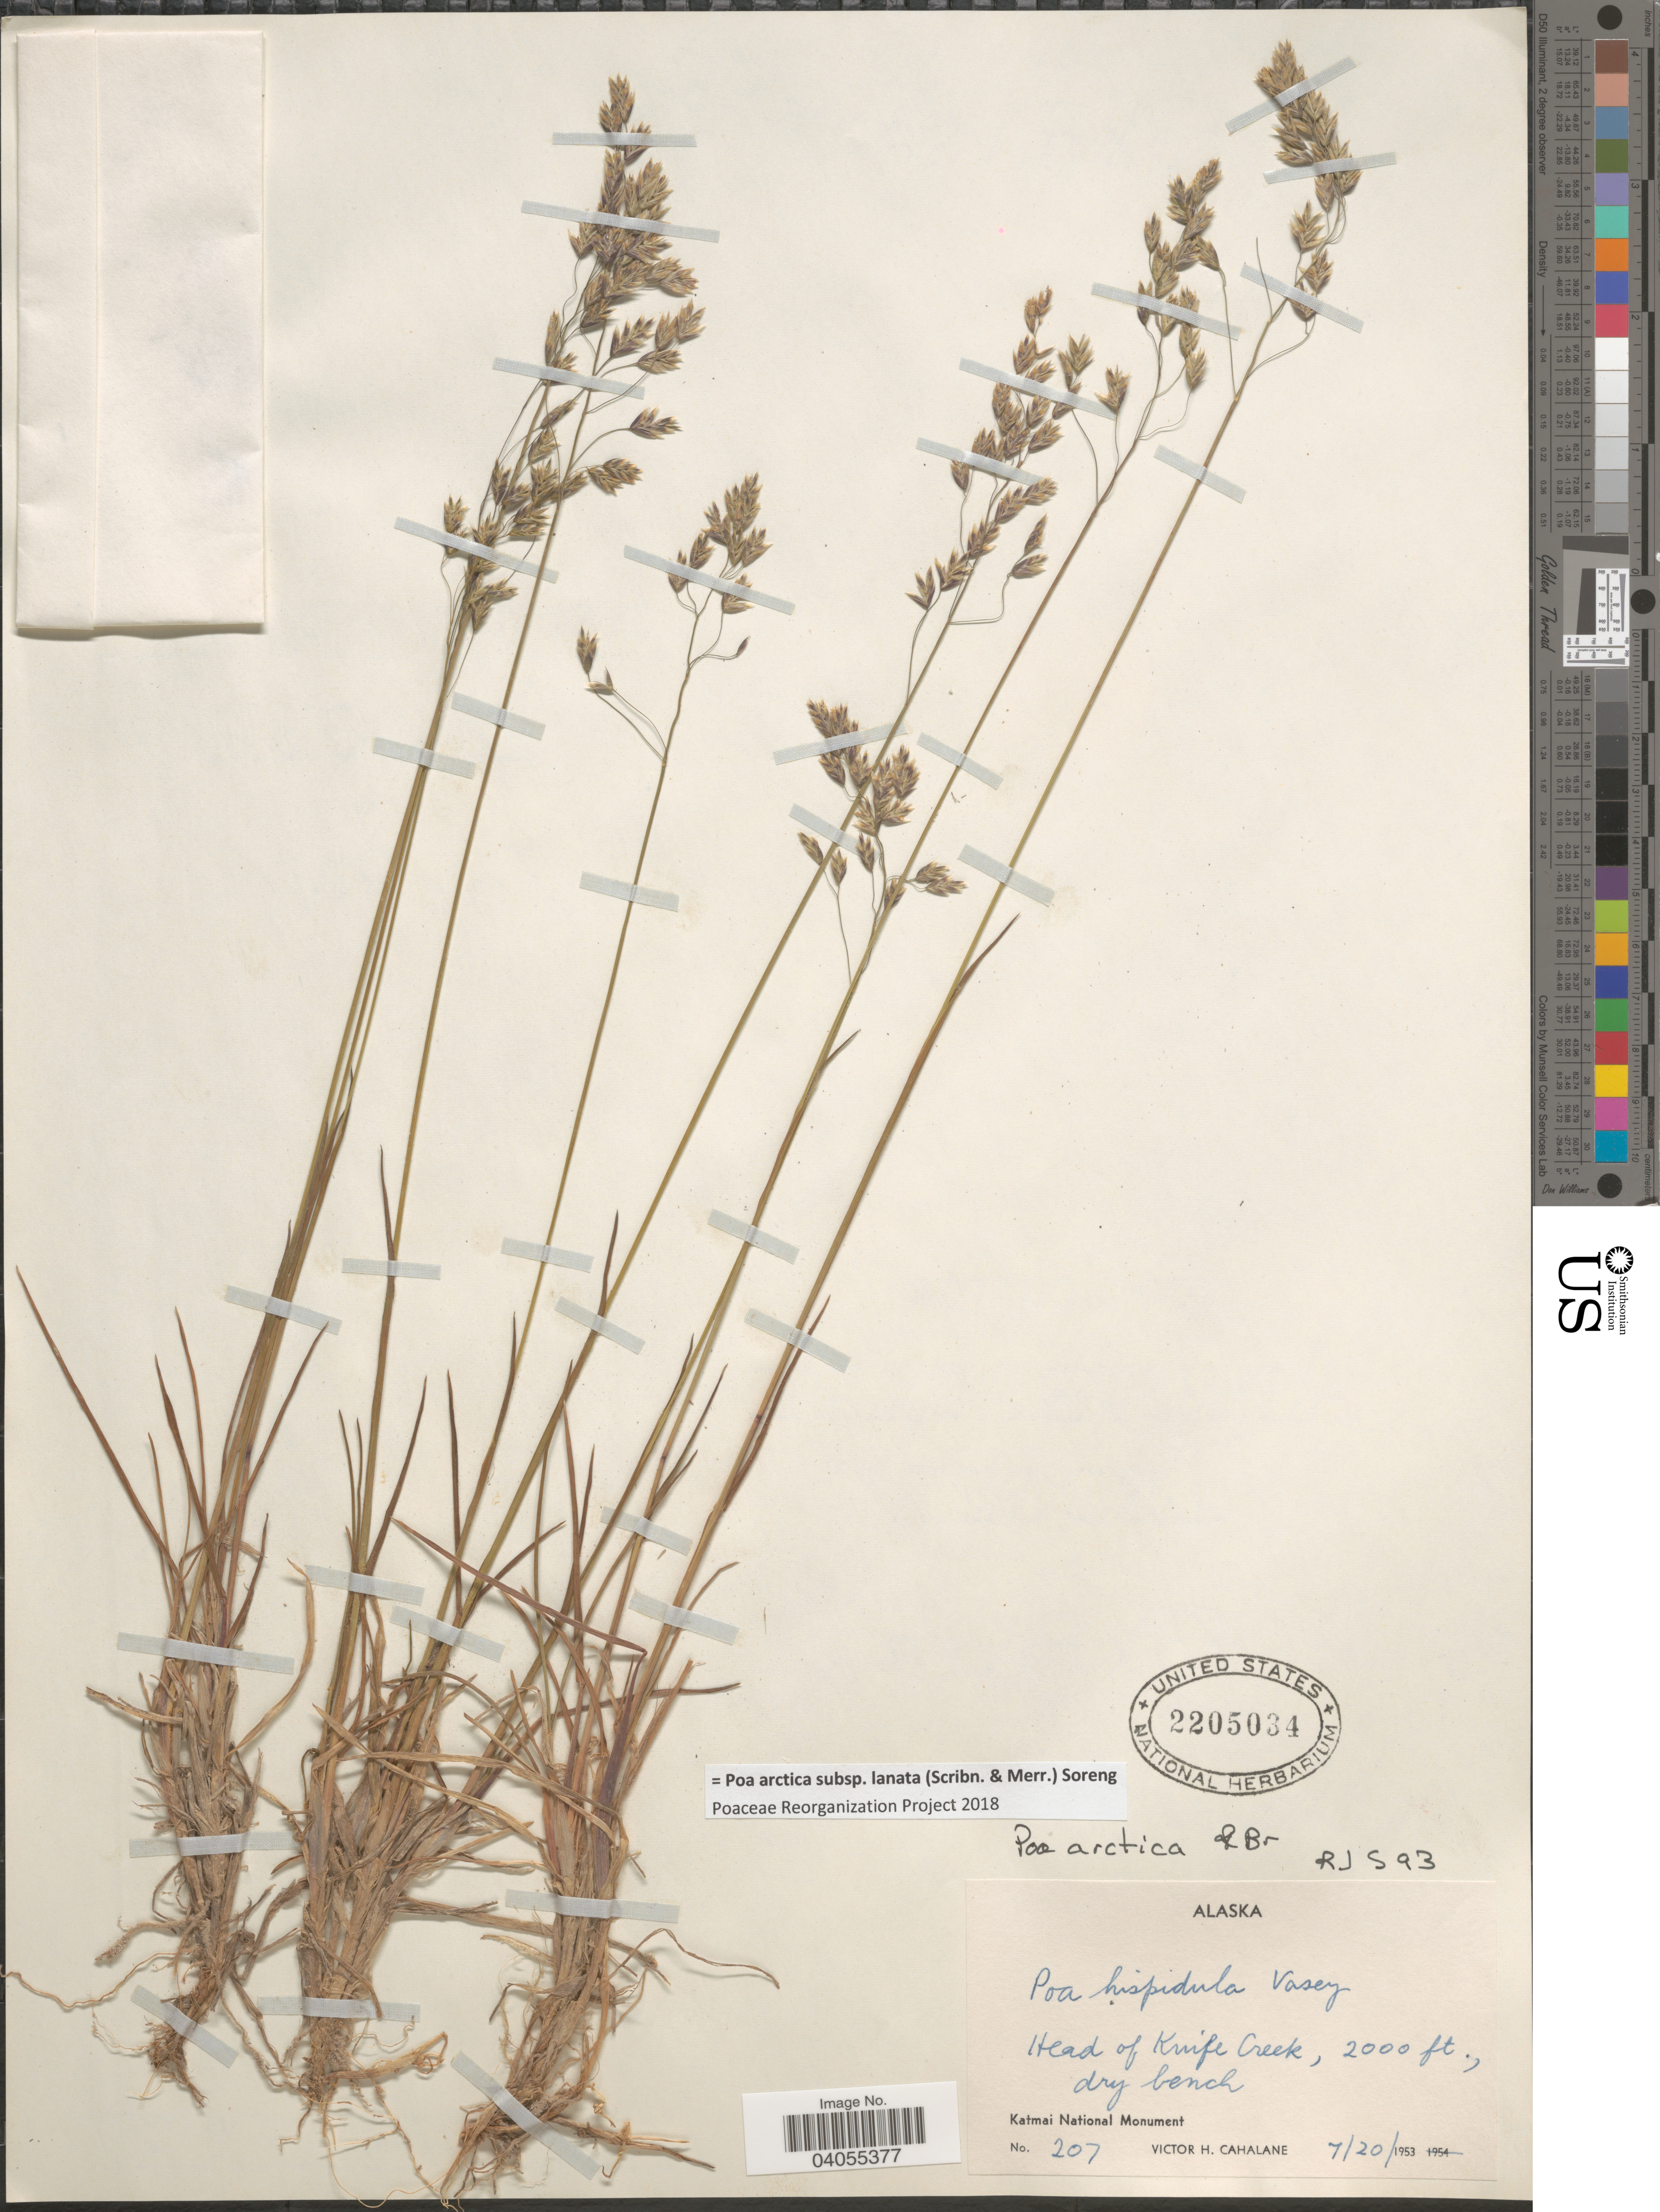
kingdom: Plantae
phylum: Tracheophyta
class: Liliopsida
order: Poales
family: Poaceae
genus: Poa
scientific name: Poa arctica subsp. lanata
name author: (Scribn. & Merr.) Soreng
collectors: V. Cahalane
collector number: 207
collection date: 1953-07-20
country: United States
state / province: Alaska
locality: Head of Knife Creek, dry bench. Katmai National Monument.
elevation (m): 610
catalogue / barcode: US 2205034